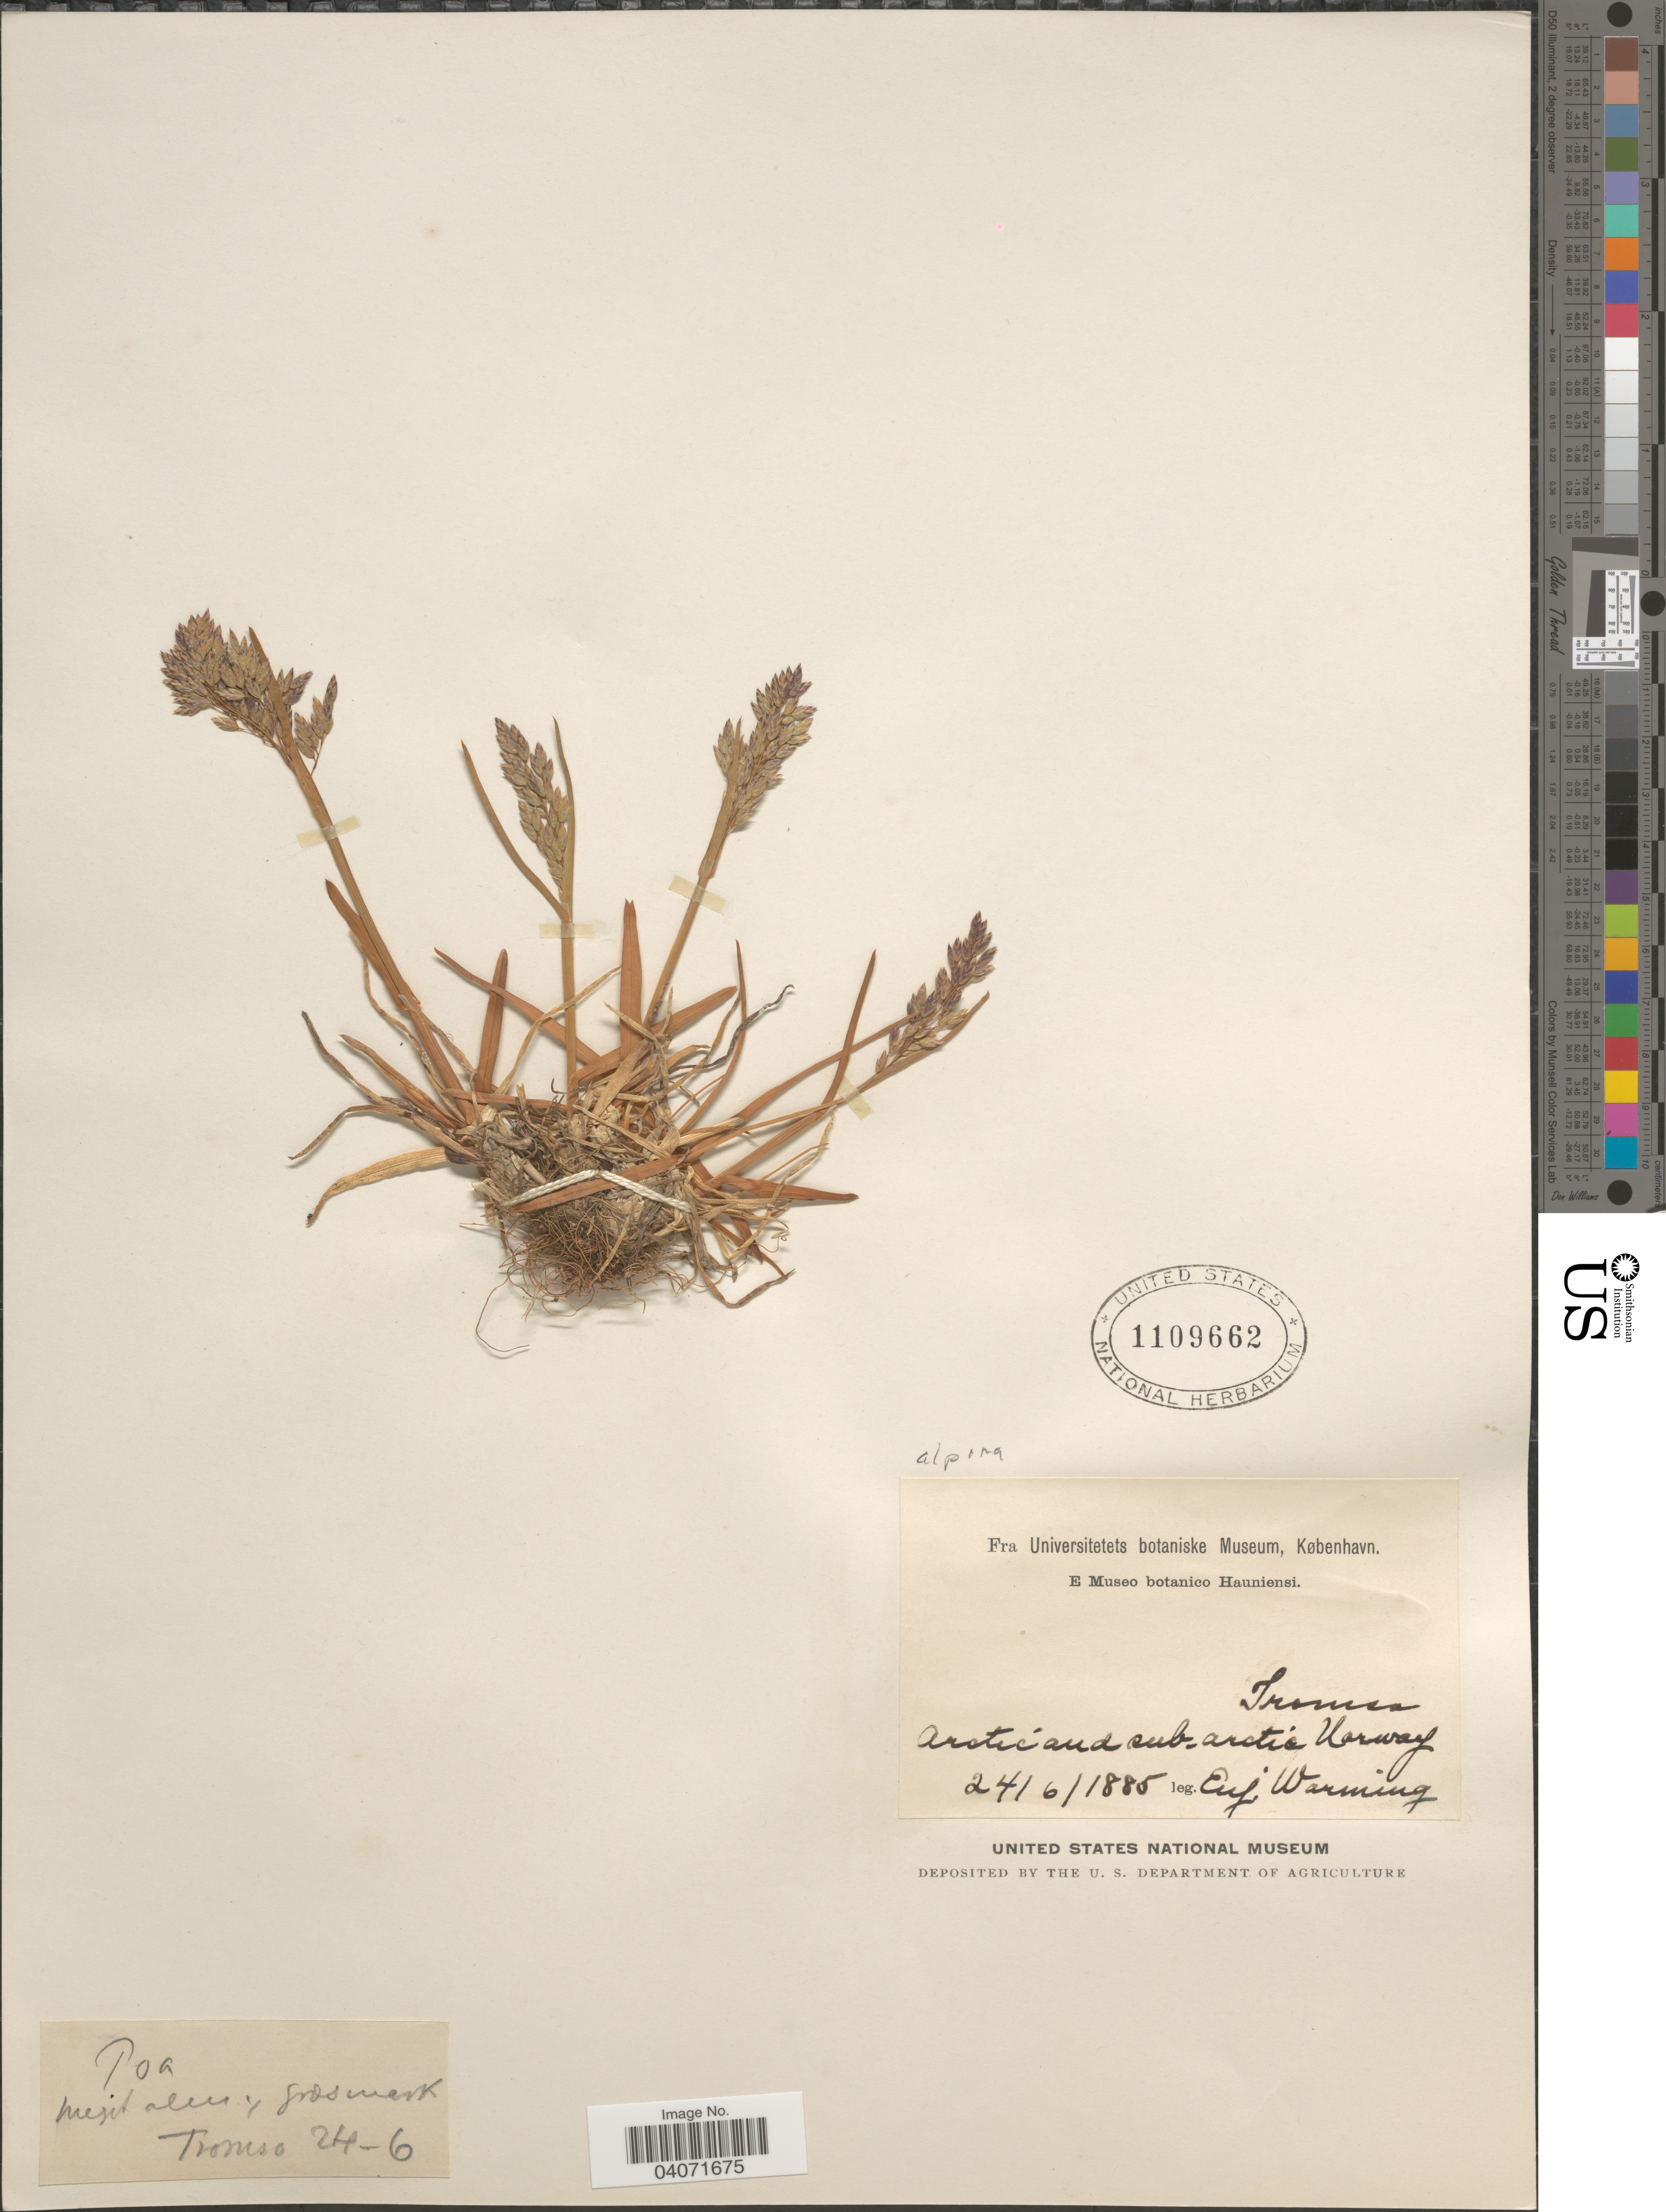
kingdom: Plantae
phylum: Tracheophyta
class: Liliopsida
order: Poales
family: Poaceae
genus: Poa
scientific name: Poa alpina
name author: L.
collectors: E. Warming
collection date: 1885-06-24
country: Norway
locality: Tromso. Arctic and sub. arctic Norway.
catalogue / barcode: US 1109662